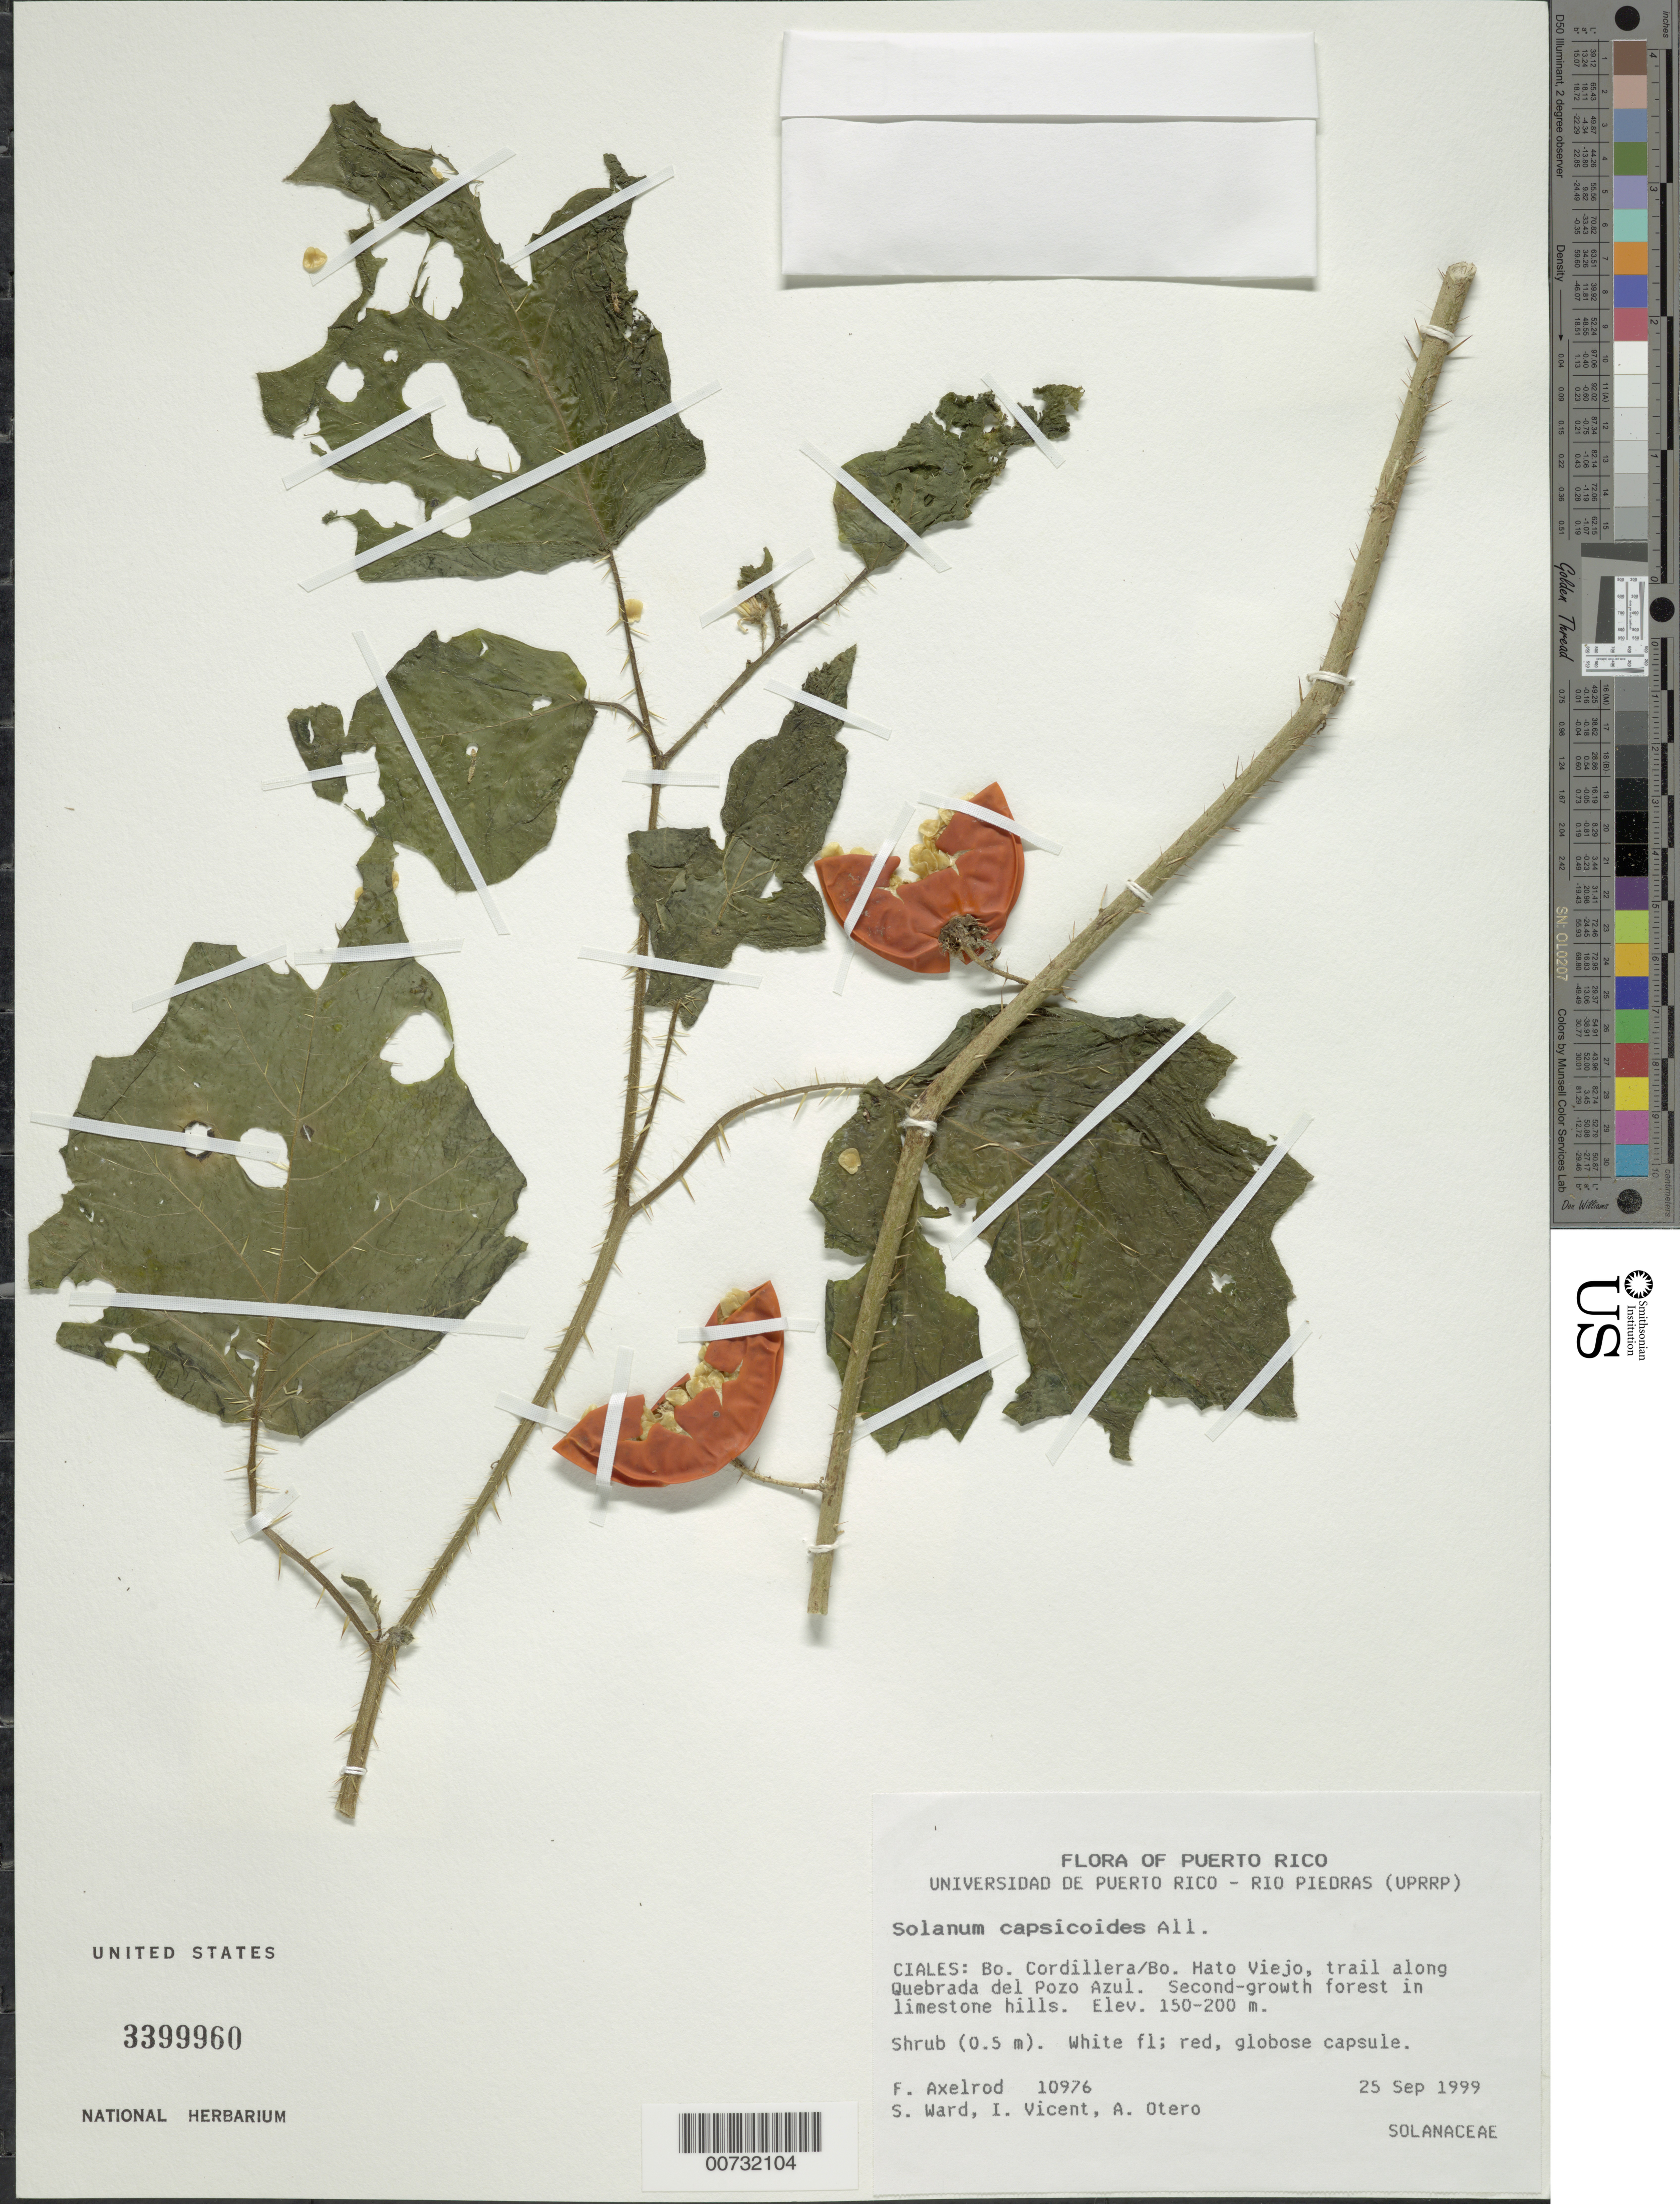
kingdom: Plantae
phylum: Tracheophyta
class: Magnoliopsida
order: Solanales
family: Solanaceae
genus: Solanum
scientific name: Solanum capsicoides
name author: All.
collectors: F. S. Axelrod, S. Ward, I. Vicent & A. Otero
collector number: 10976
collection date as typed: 25 Sep 1999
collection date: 1999-09-25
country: Puerto Rico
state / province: Ciales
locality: Ciales: Bo. Cordillera/Bo. Hato Viejo, trail along Quebrada del Pozo Azul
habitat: Second-growth forest in limestone hills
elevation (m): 150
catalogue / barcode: US 3399960